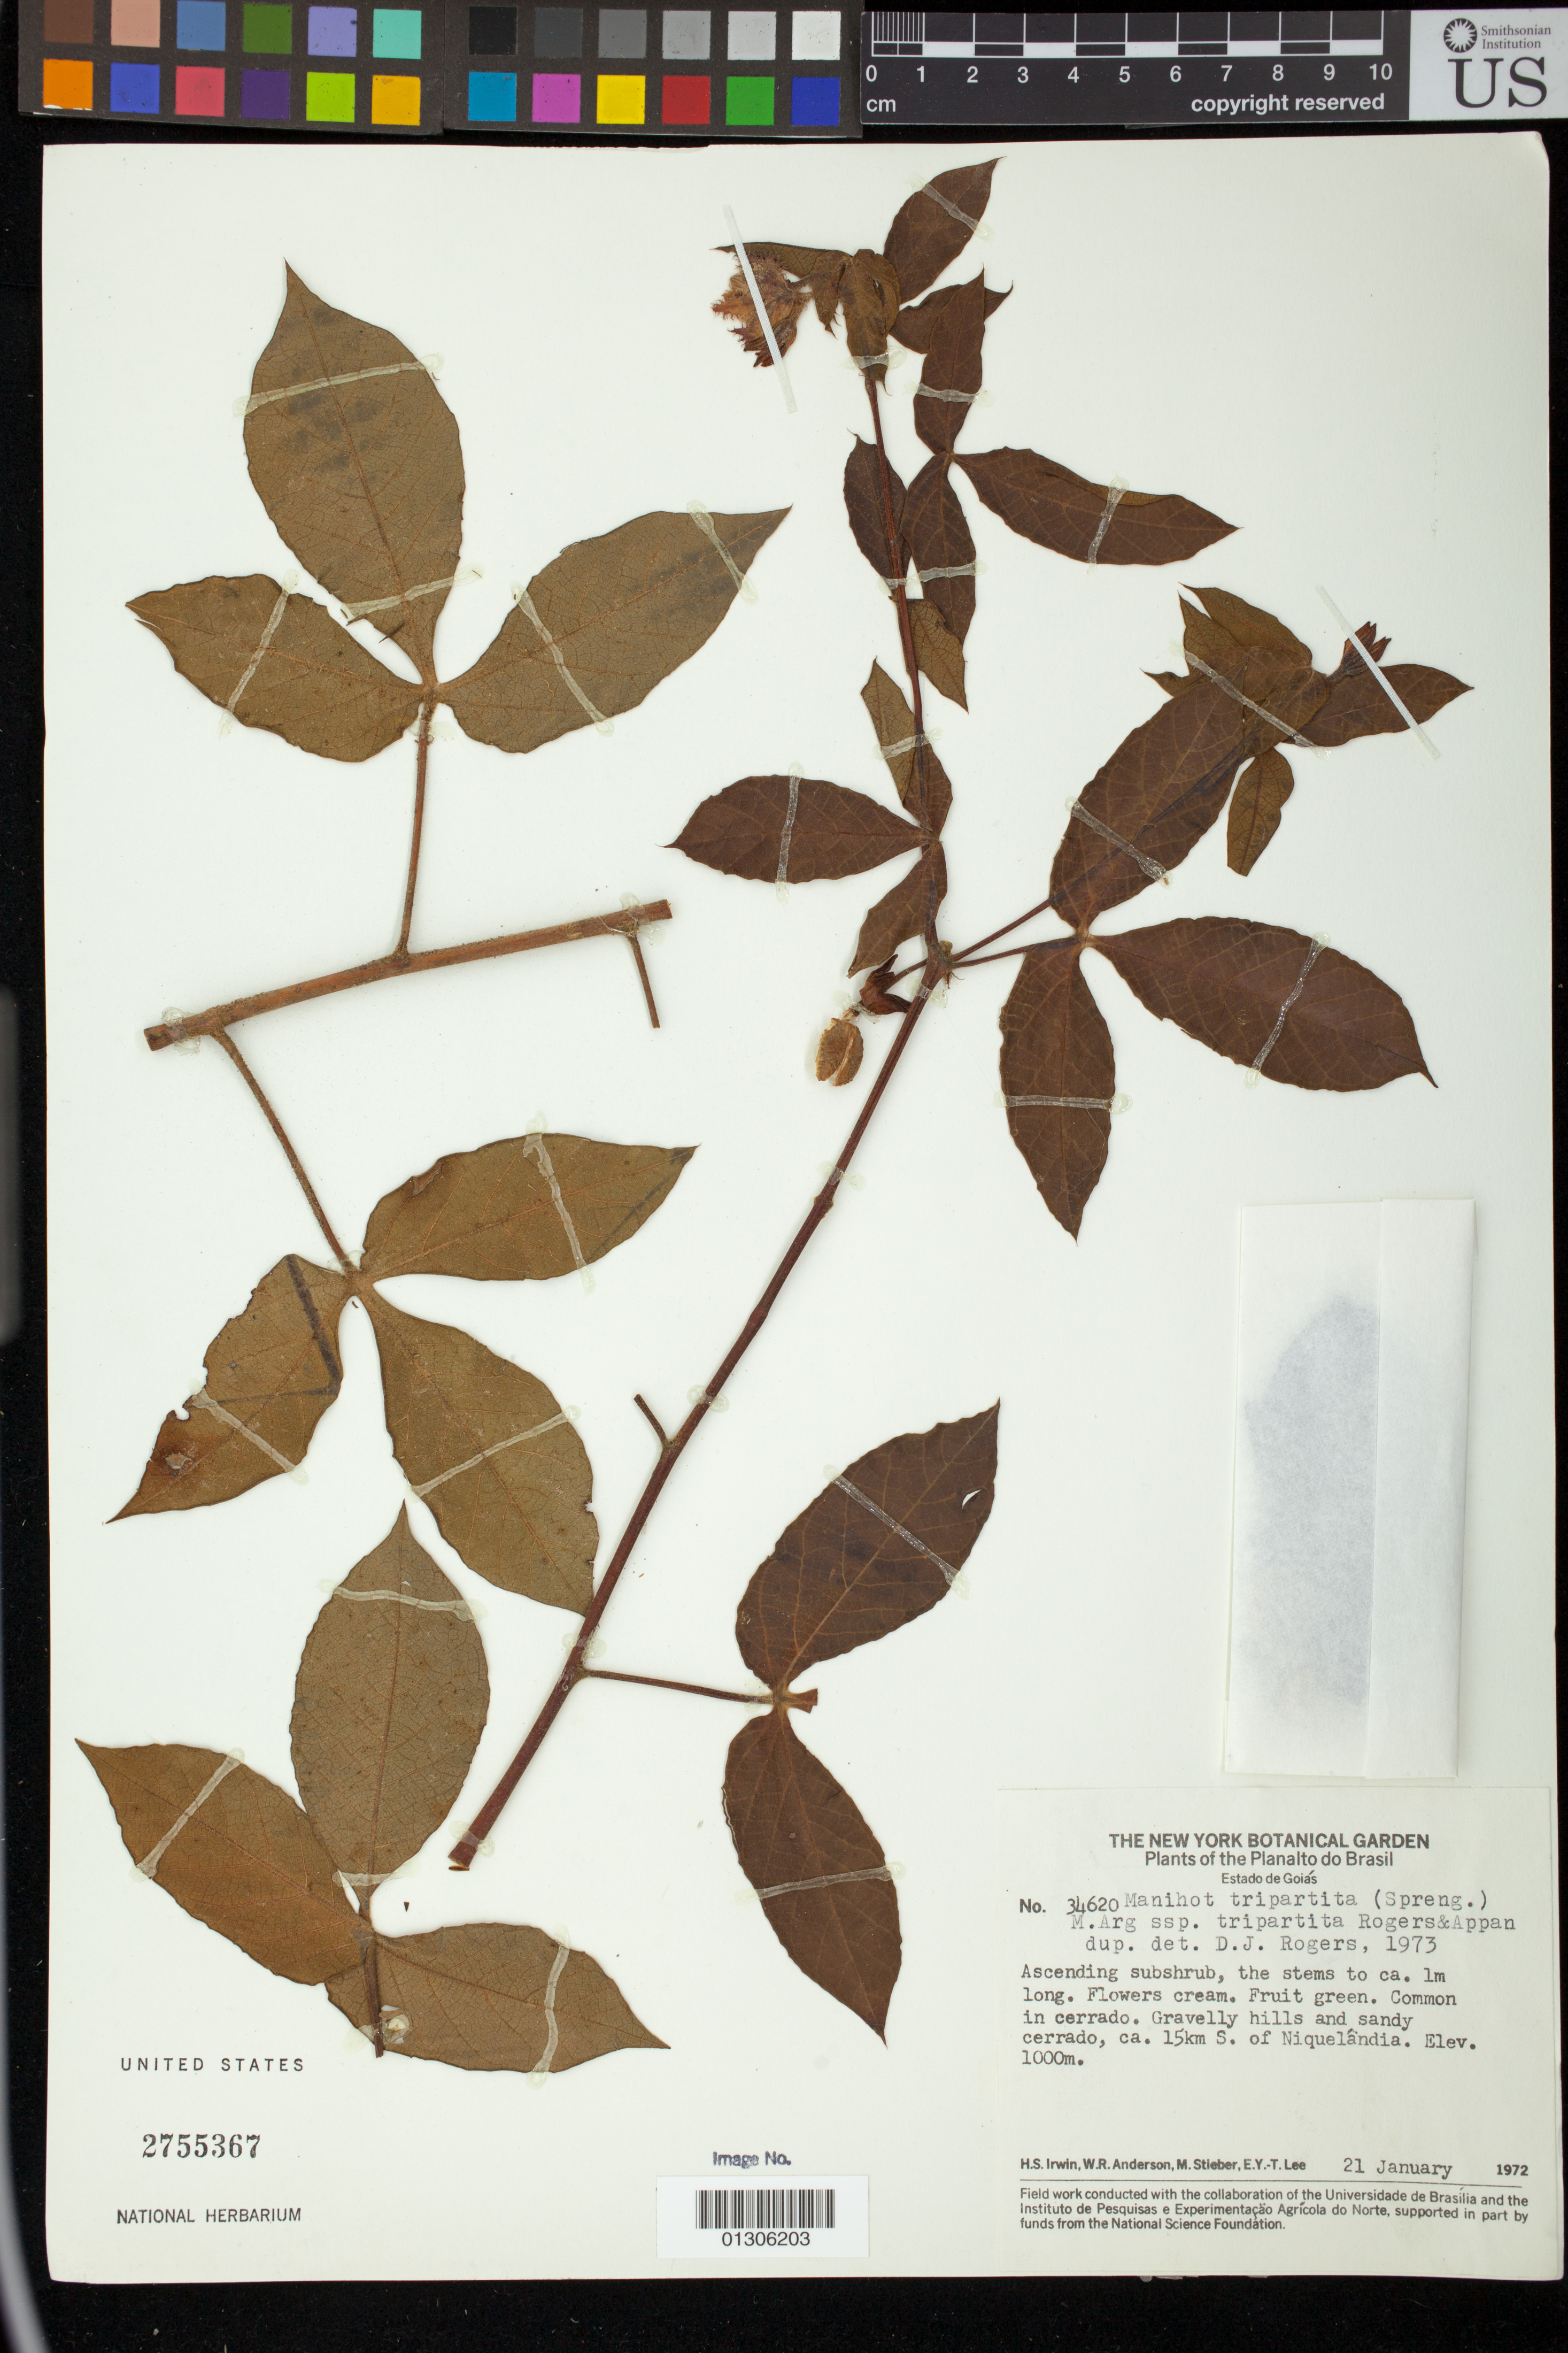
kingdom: Plantae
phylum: Tracheophyta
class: Magnoliopsida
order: Malpighiales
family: Euphorbiaceae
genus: Manihot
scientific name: Manihot tripartita subsp. tripartita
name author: (Spreng.) Müll. Arg.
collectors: H. Irwin, W. R. Anderson, M. Stieber & E. Y. T. Lee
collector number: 34620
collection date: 1972-01-21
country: Brazil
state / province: Goiás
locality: ca. 15km S. of Niquelândia.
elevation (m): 1000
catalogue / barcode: US 2755367